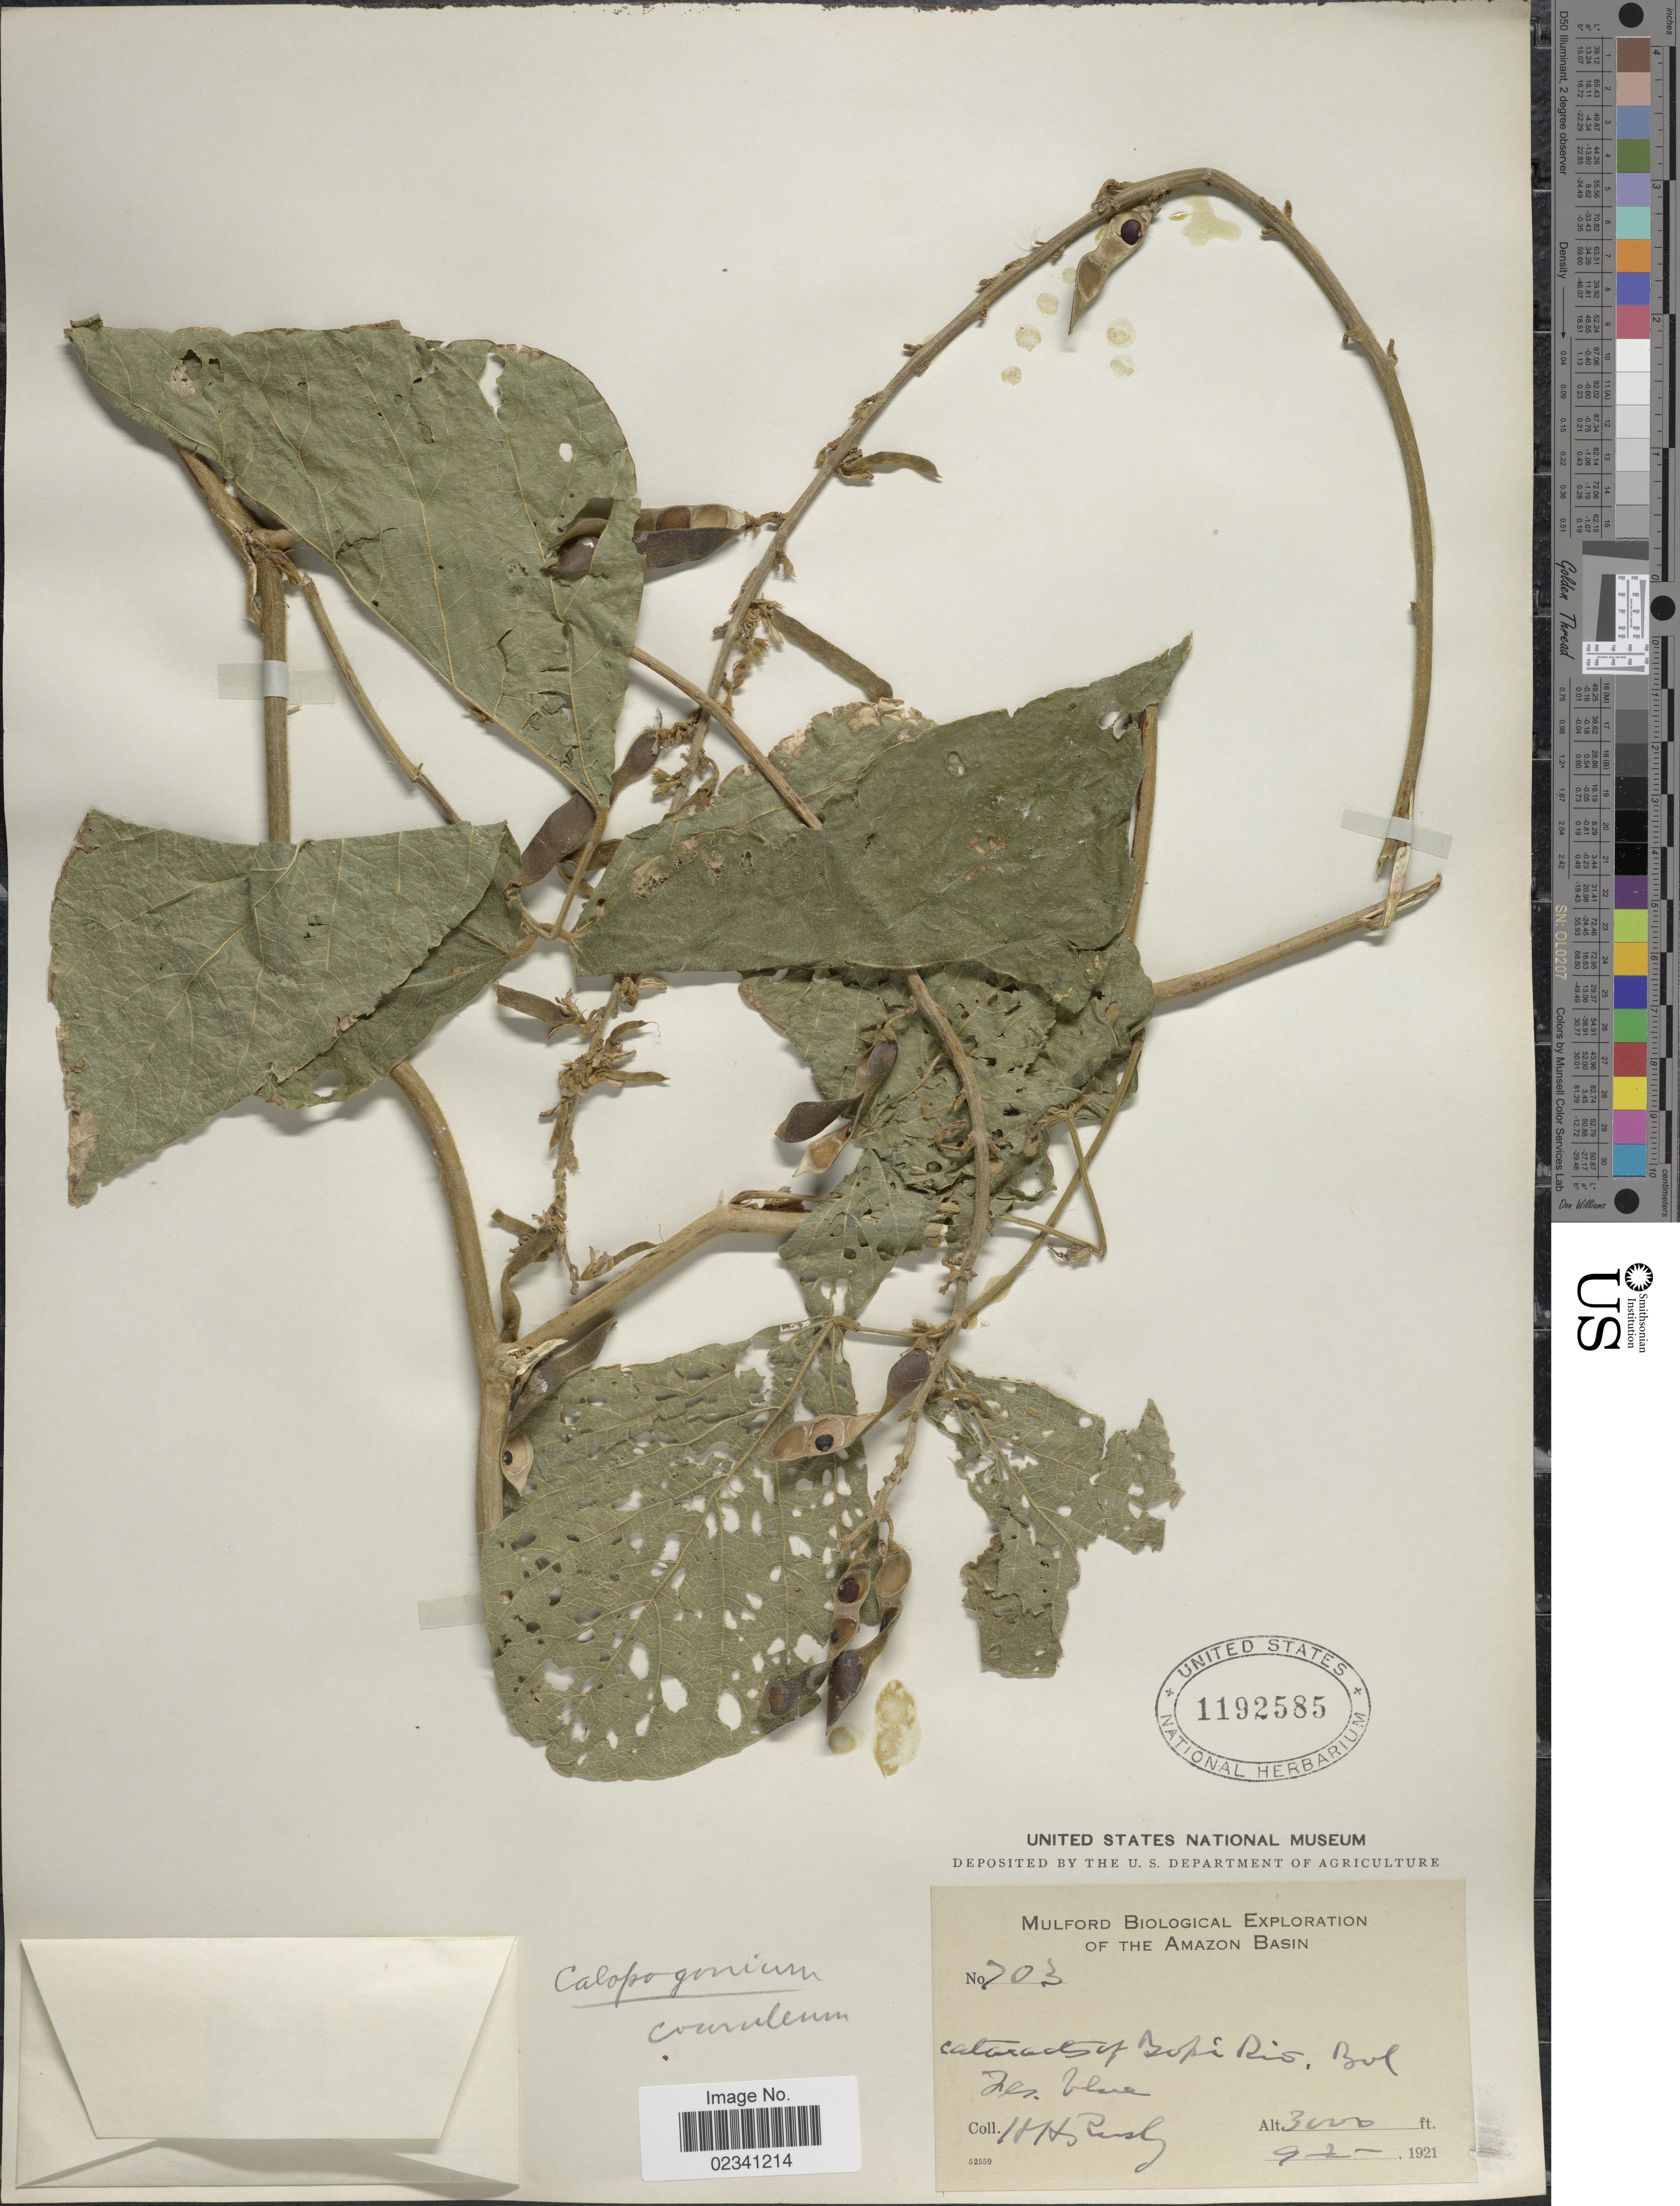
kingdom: Plantae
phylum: Tracheophyta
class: Magnoliopsida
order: Fabales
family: Fabaceae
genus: Calopogonium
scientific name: Calopogonium caeruleum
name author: (Benth.) C. Wright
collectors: H. H. Rusby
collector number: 703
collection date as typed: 9-2-1921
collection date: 1921-09-02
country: Bolivia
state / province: La Paz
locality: Cataracts of the Bopi River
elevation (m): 914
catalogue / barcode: US 1192585